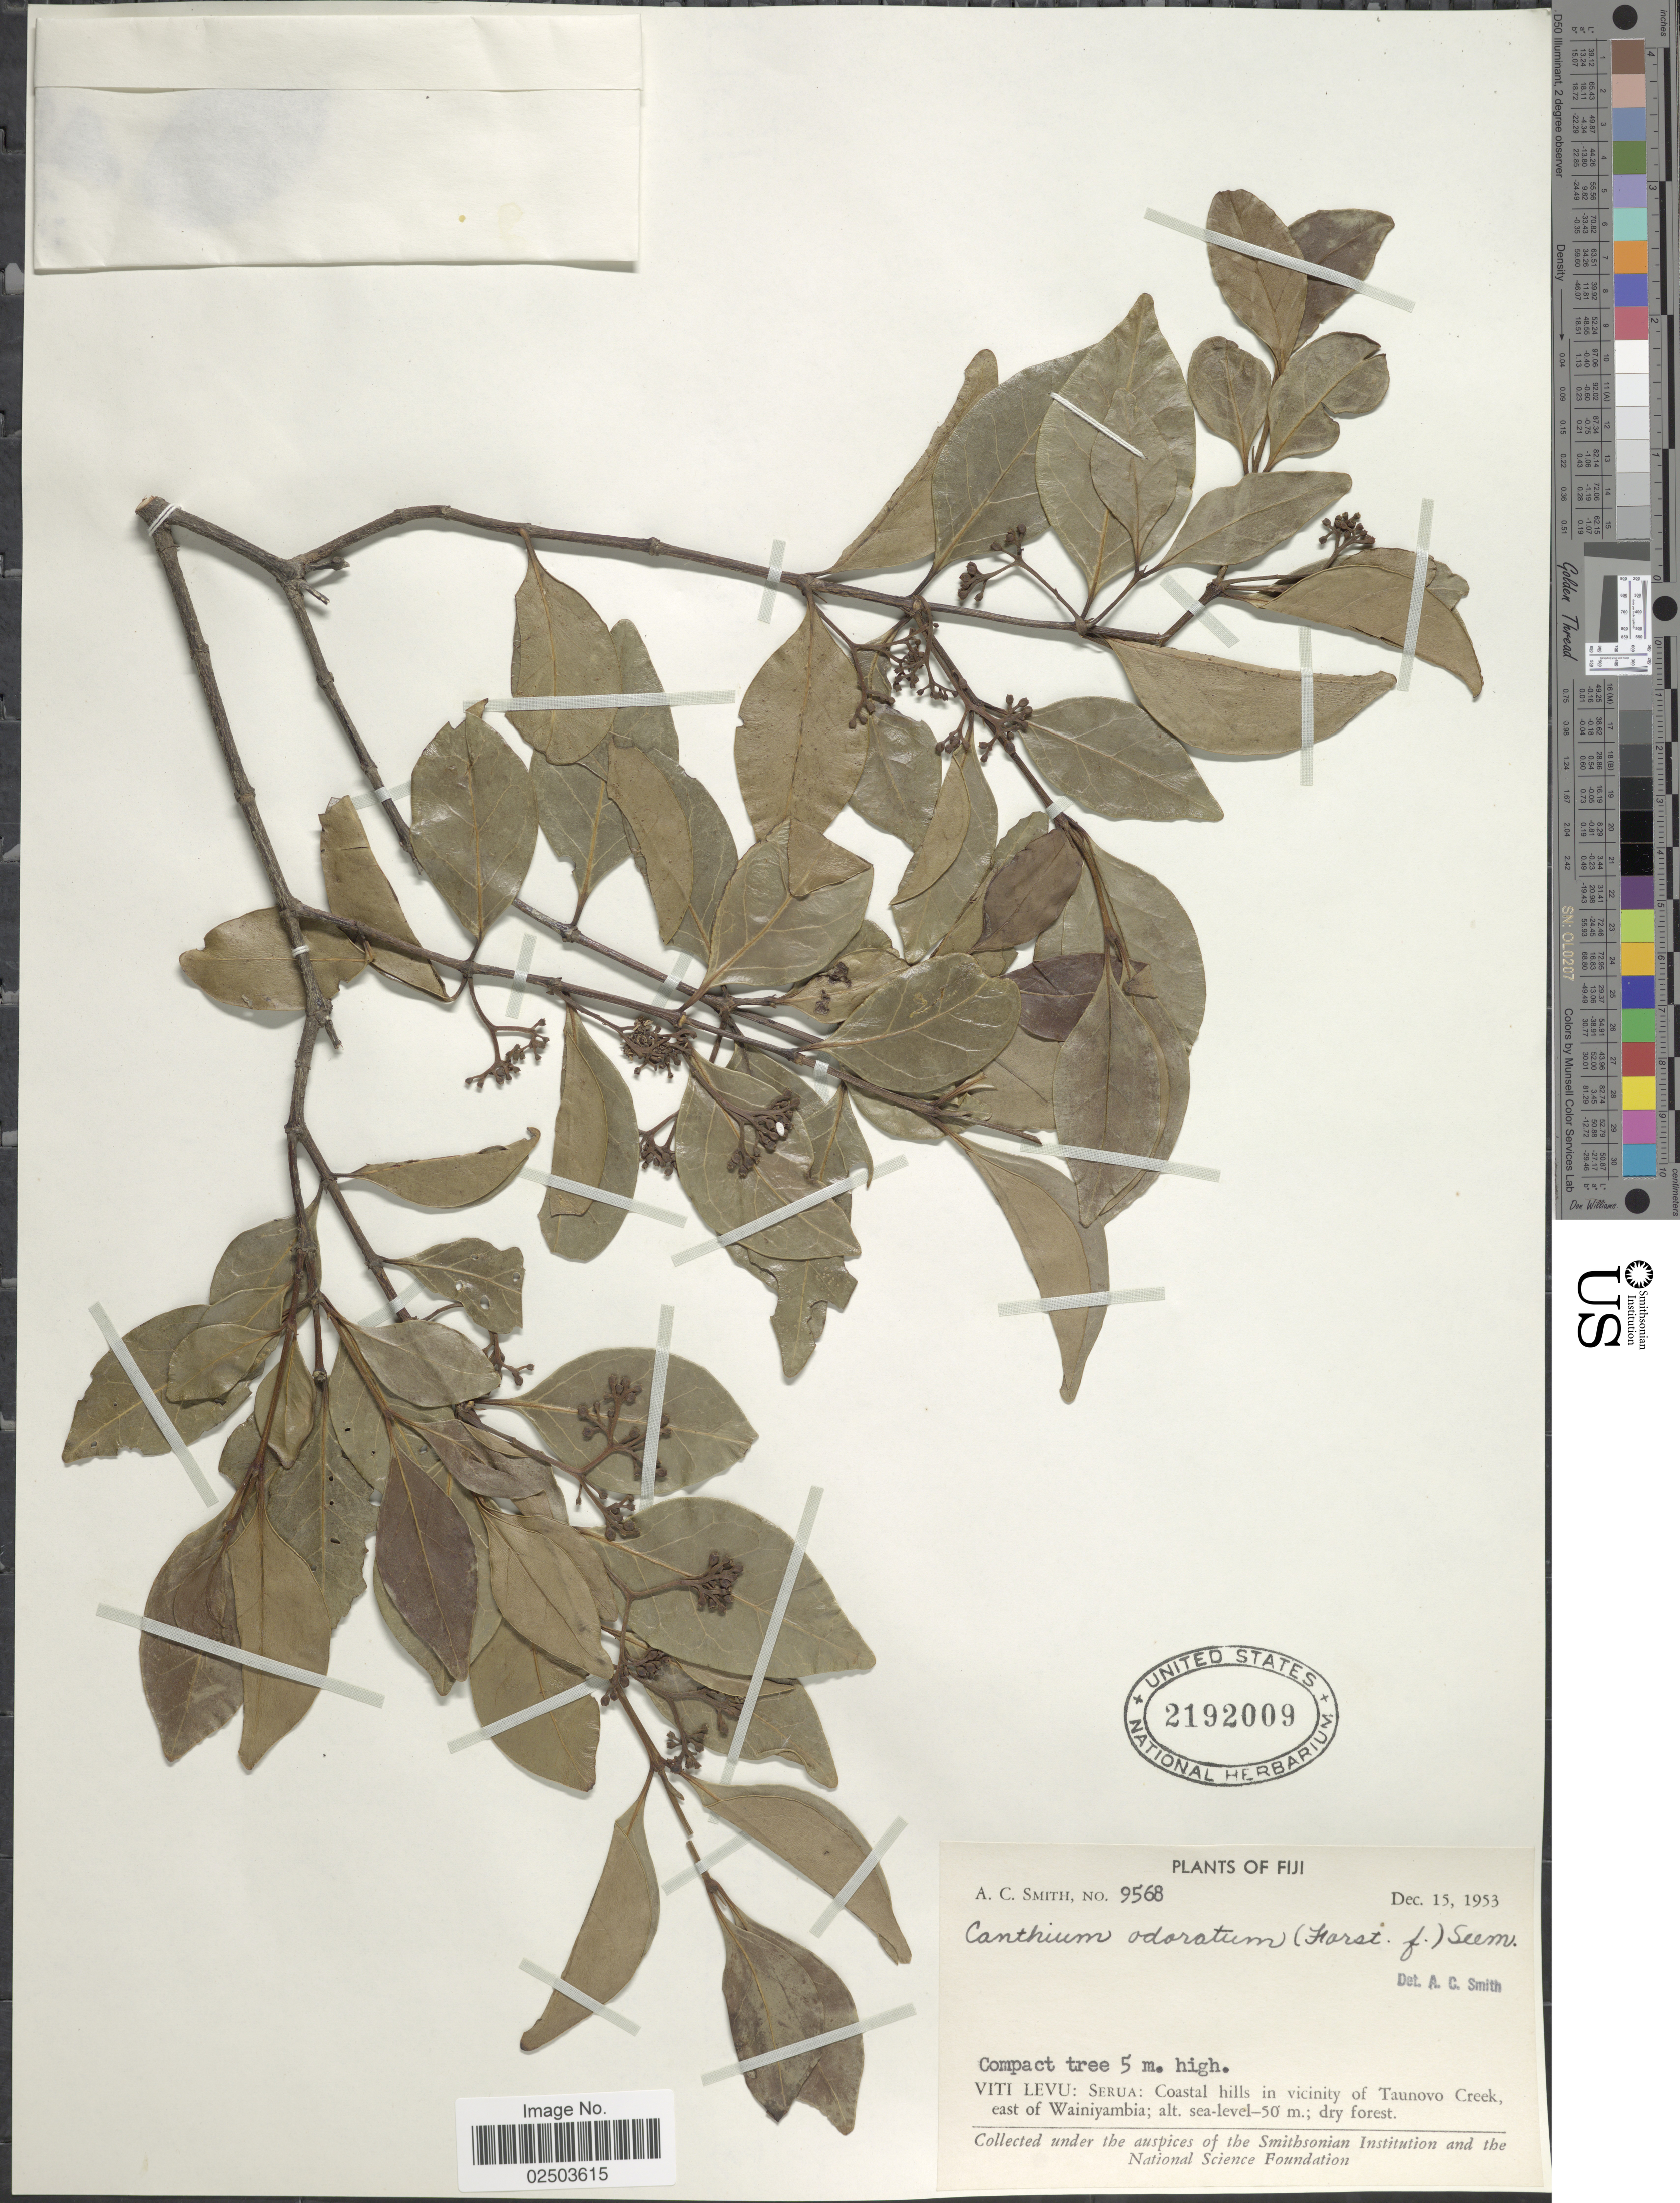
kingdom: Plantae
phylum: Tracheophyta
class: Magnoliopsida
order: Gentianales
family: Rubiaceae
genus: Psydrax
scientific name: Psydrax odorata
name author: (G. Forst.) A.C. Sm. & S.P. Darwin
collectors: A. C. Smith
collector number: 9568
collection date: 1953-12-15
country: Fiji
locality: Viti Levu: Serua: Coastal hills in vicinity of Taunovo Creek, east of Wainiyambia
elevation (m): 50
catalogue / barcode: US 2192009